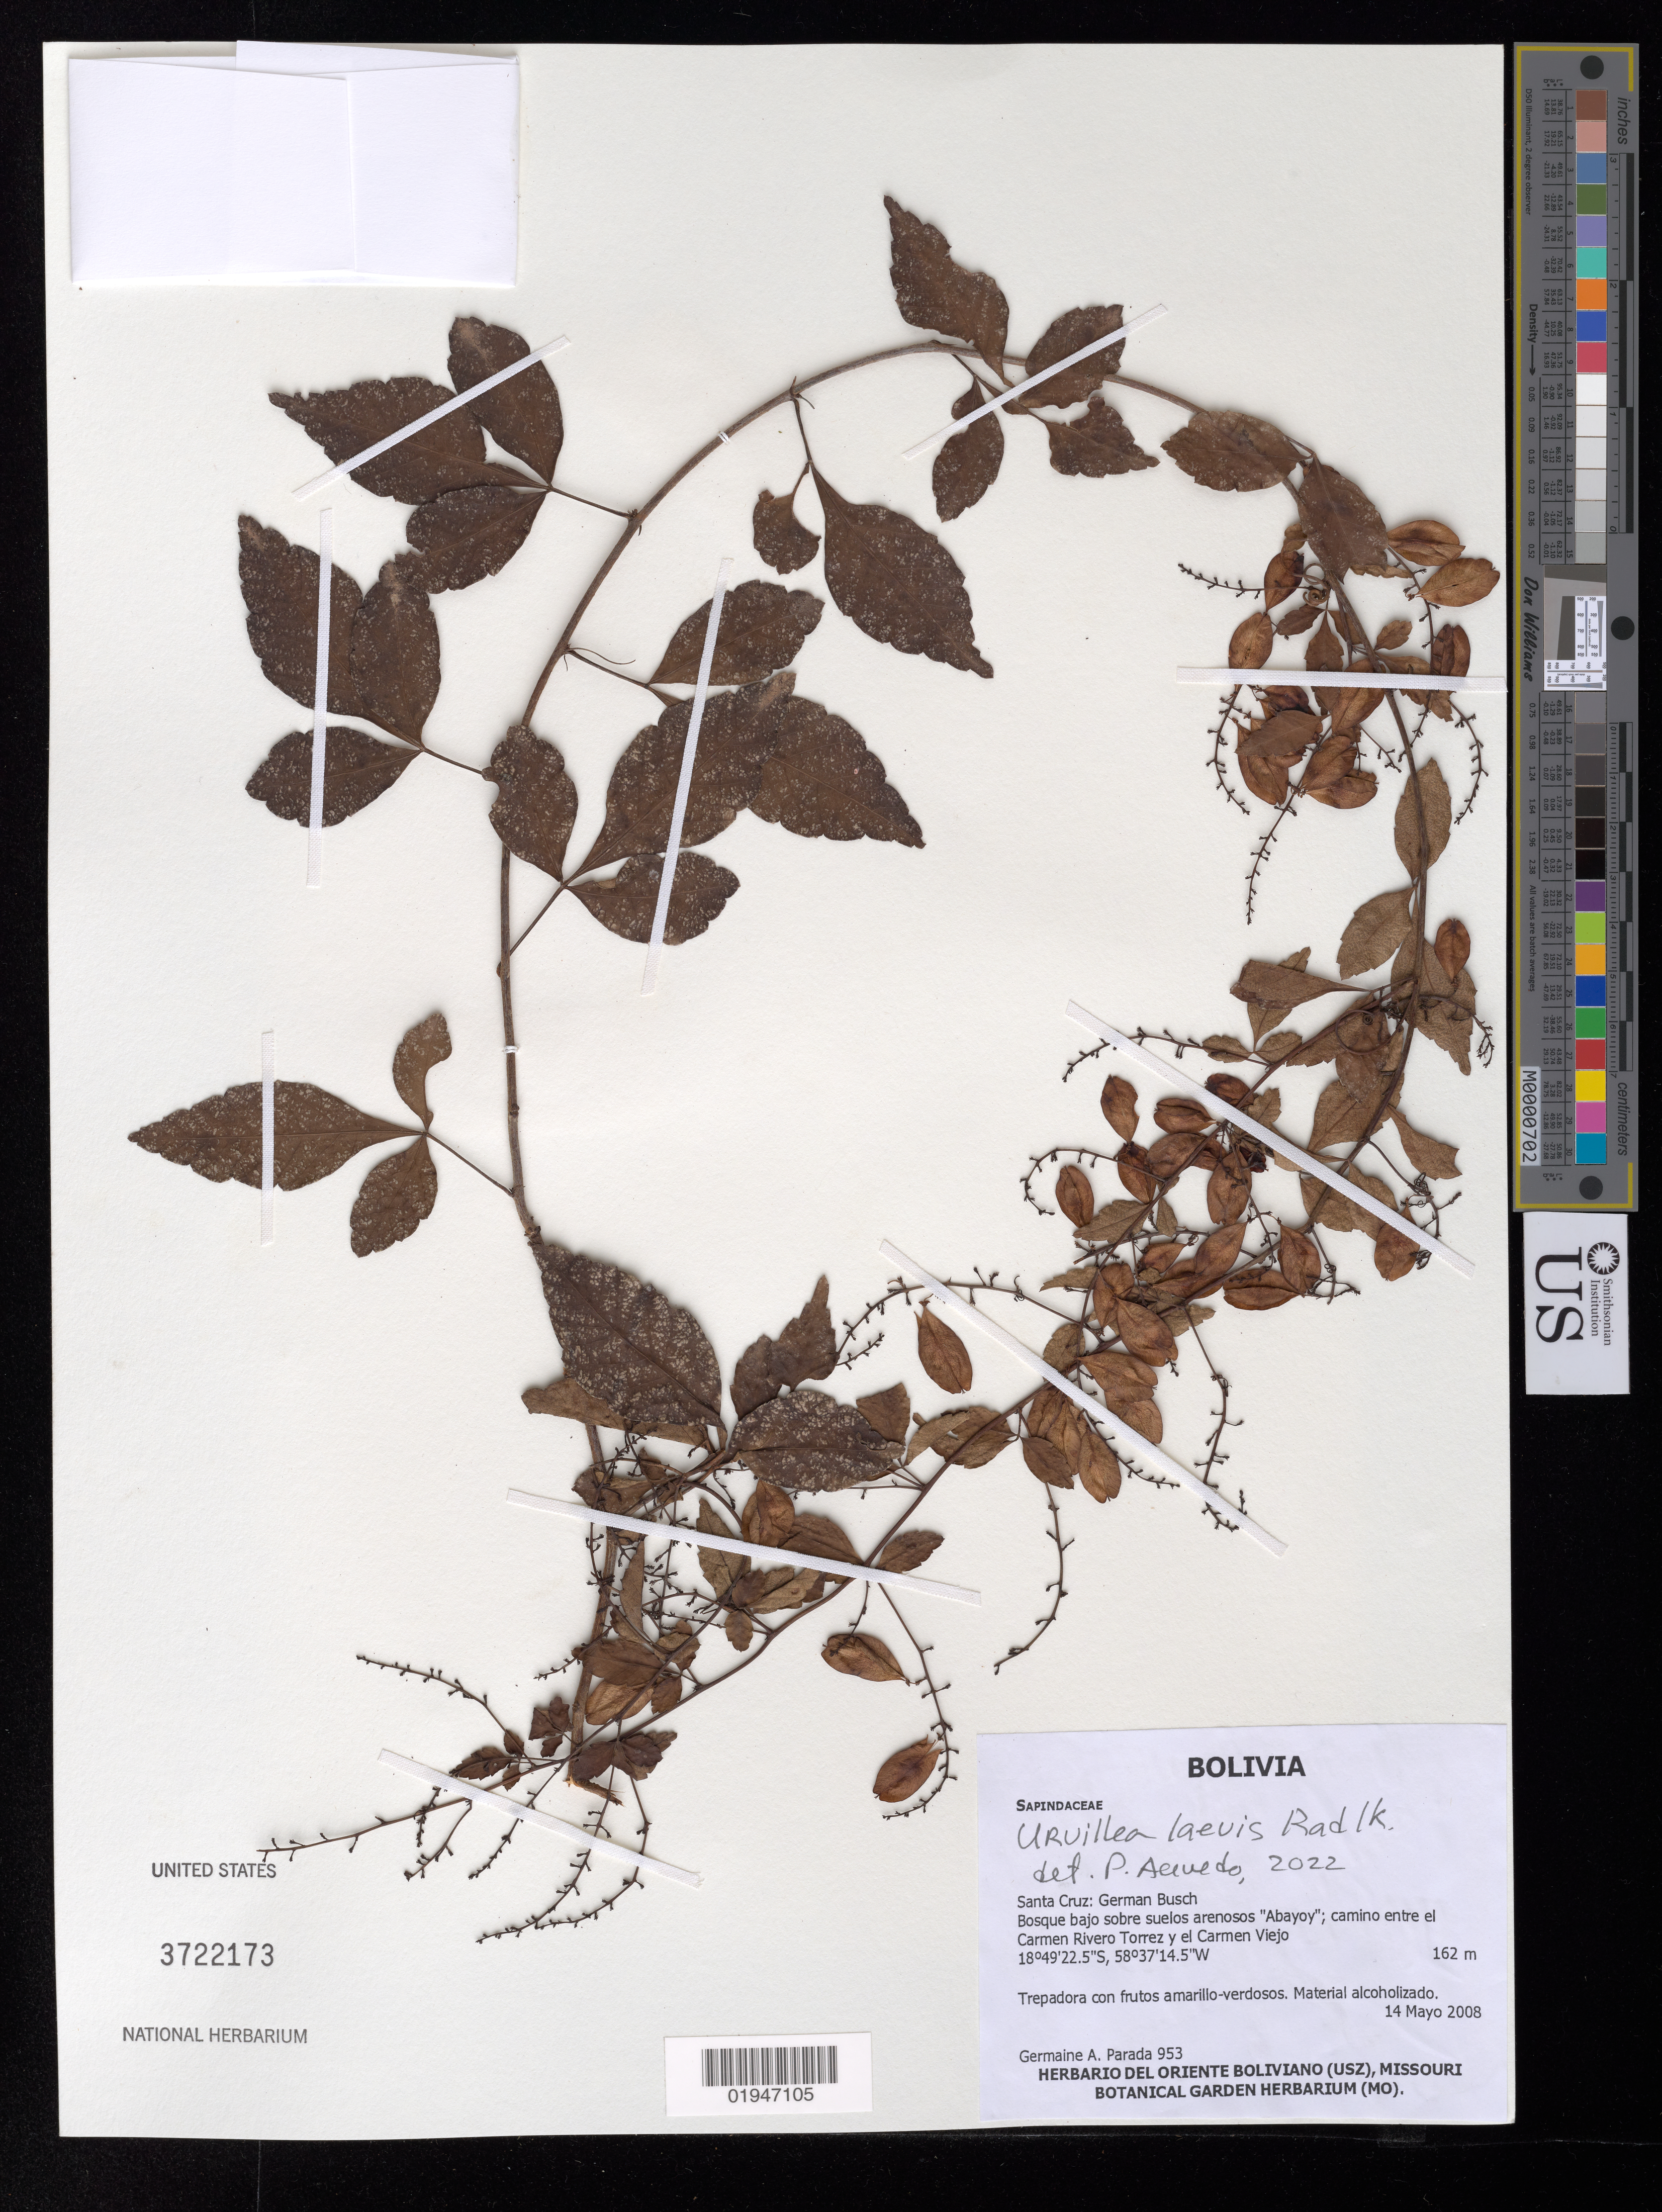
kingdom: Plantae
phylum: Tracheophyta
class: Magnoliopsida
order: Sapindales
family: Sapindaceae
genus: Urvillea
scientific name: Urvillea laevis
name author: Radlk.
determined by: Acevedo-Rodríguez, P., (BOT), Smithsonian Institution - National Museum of Natural History (UNITED STATES)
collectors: G. Parada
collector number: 953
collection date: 2008-05-14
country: Bolivia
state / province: Santa Cruz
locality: German Busch, camino entre el Carmen Rivero Torrez y el Carmen Viejo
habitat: Bosque bajo sobre suelos arenosos "Abayoy"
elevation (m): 162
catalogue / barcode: US 3722173